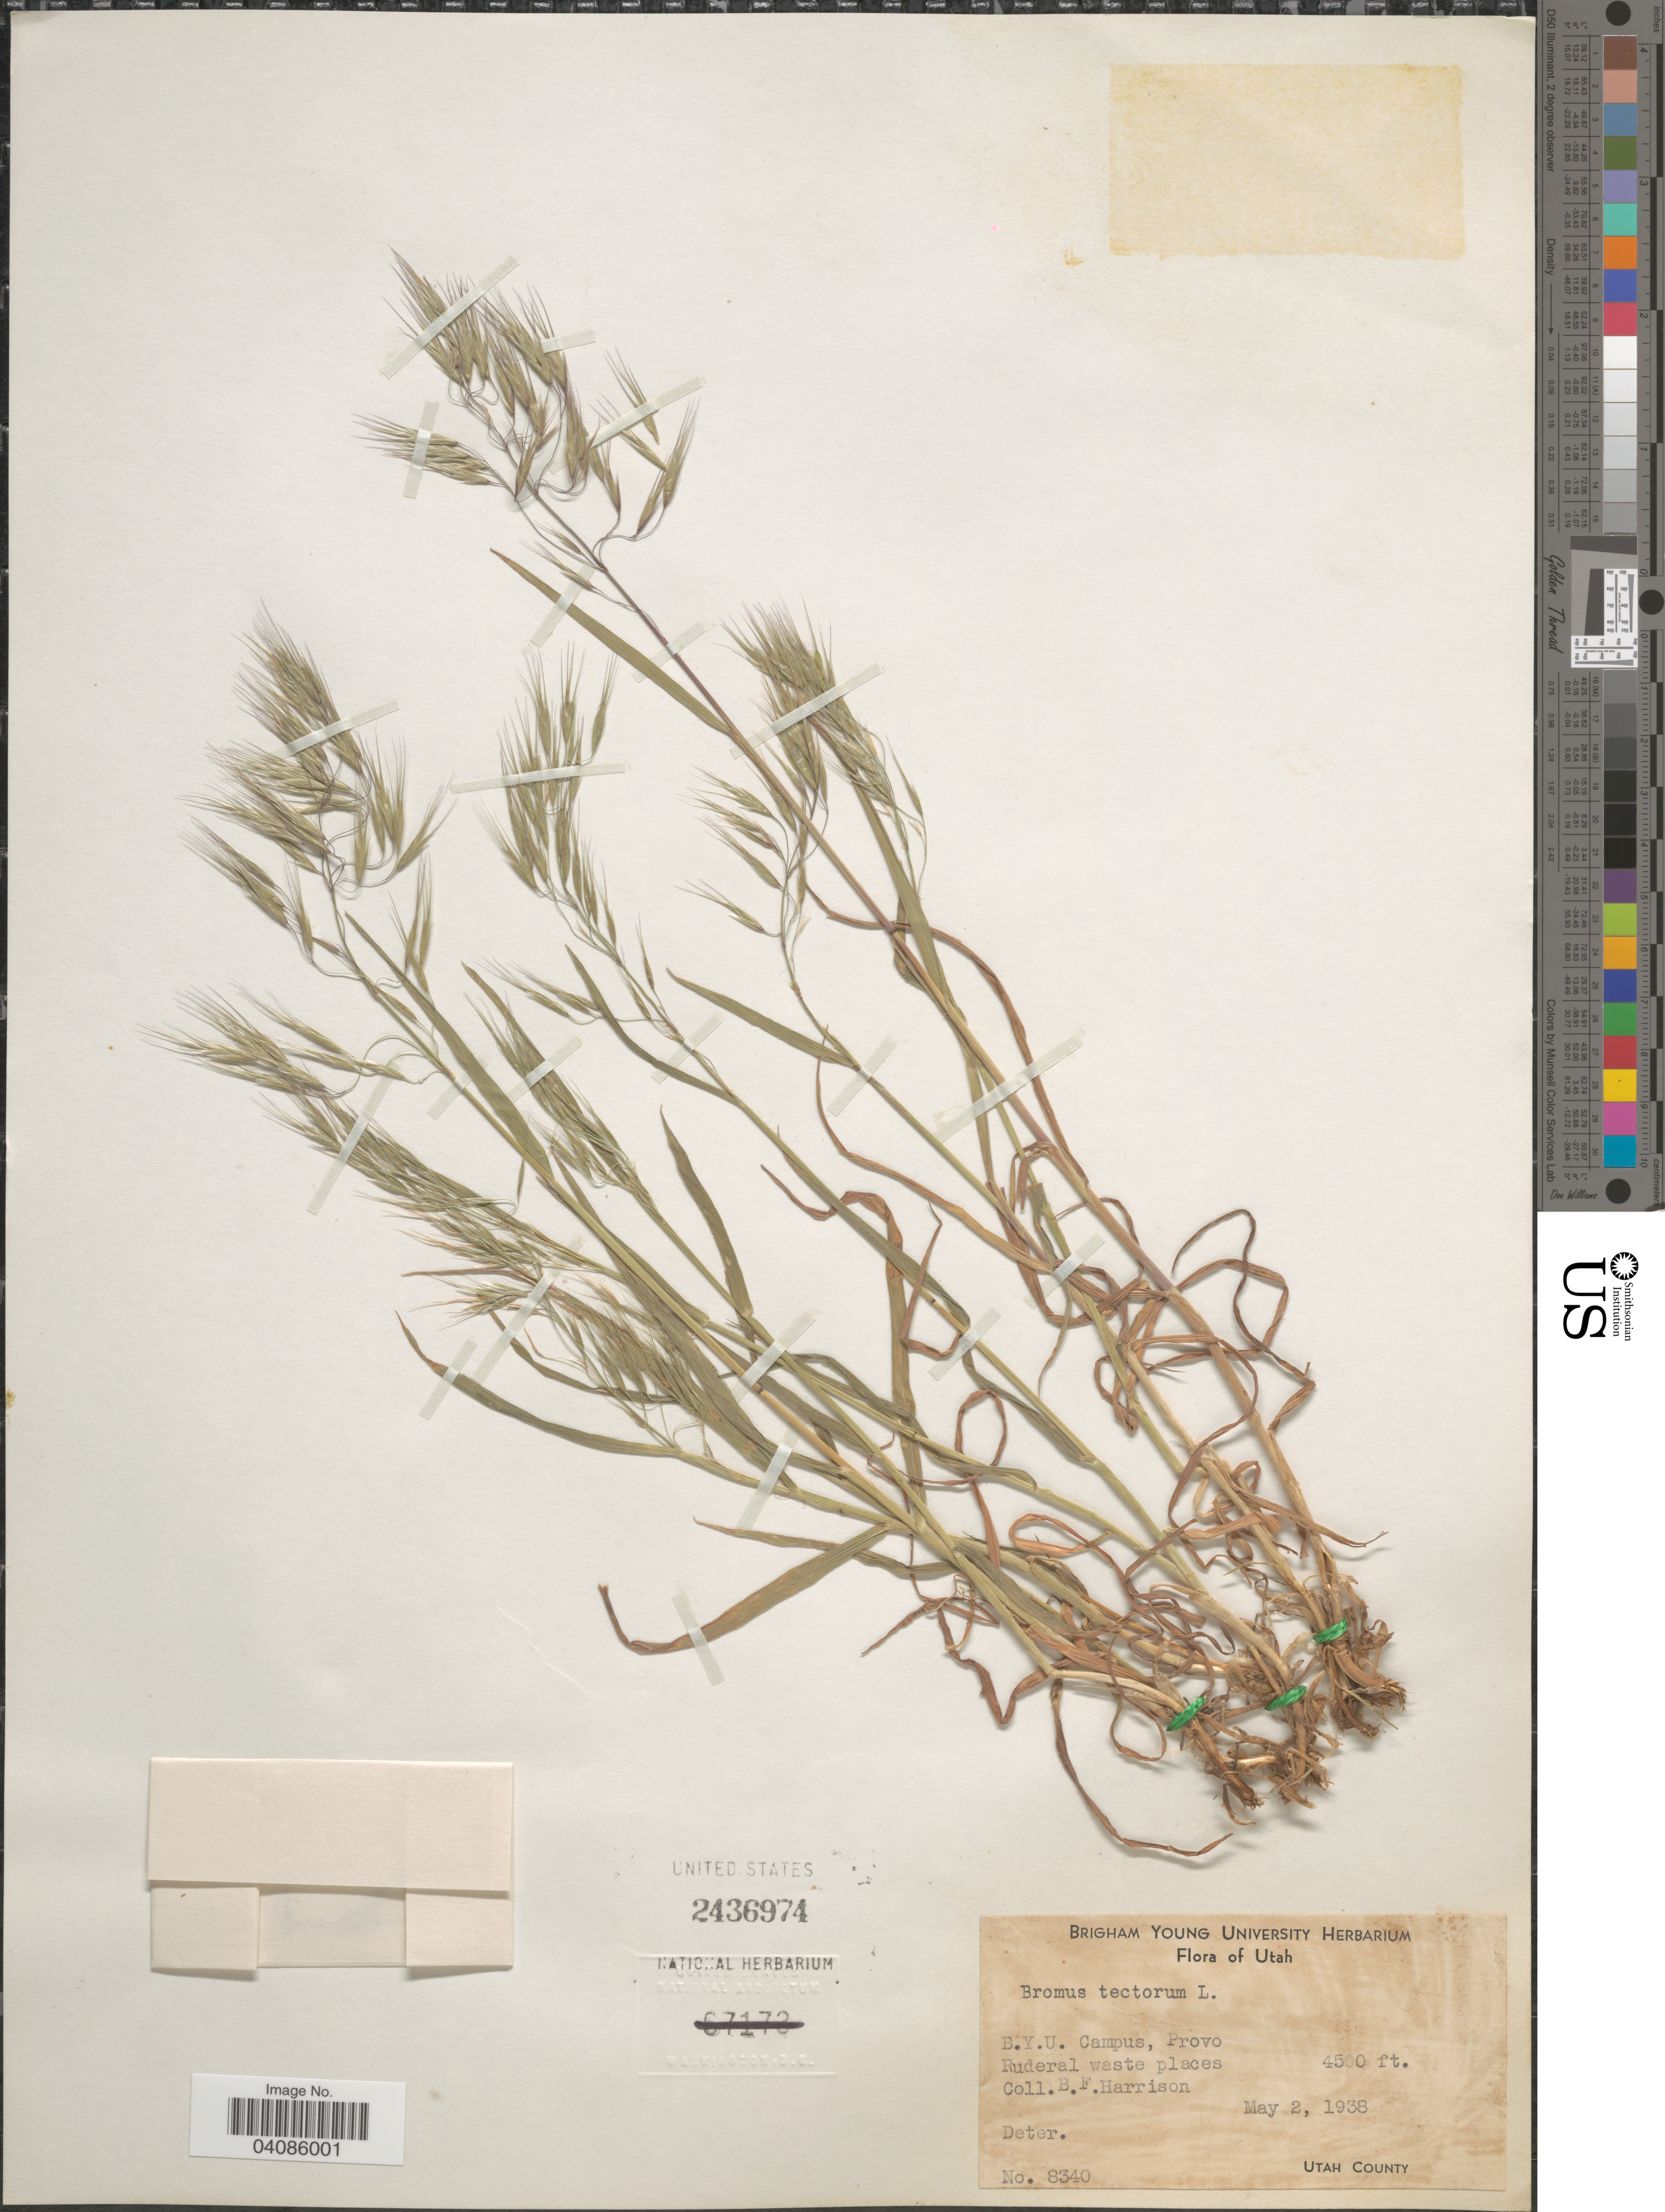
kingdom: Plantae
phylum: Tracheophyta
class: Liliopsida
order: Poales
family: Poaceae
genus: Bromus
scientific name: Bromus tectorum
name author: L.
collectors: B. F. Harrison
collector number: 8340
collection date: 1938-05-02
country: United States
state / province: Utah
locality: B.Y.U. Campus, Provo. Ruderal waste places. Utah County.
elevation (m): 1372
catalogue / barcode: US 2436974